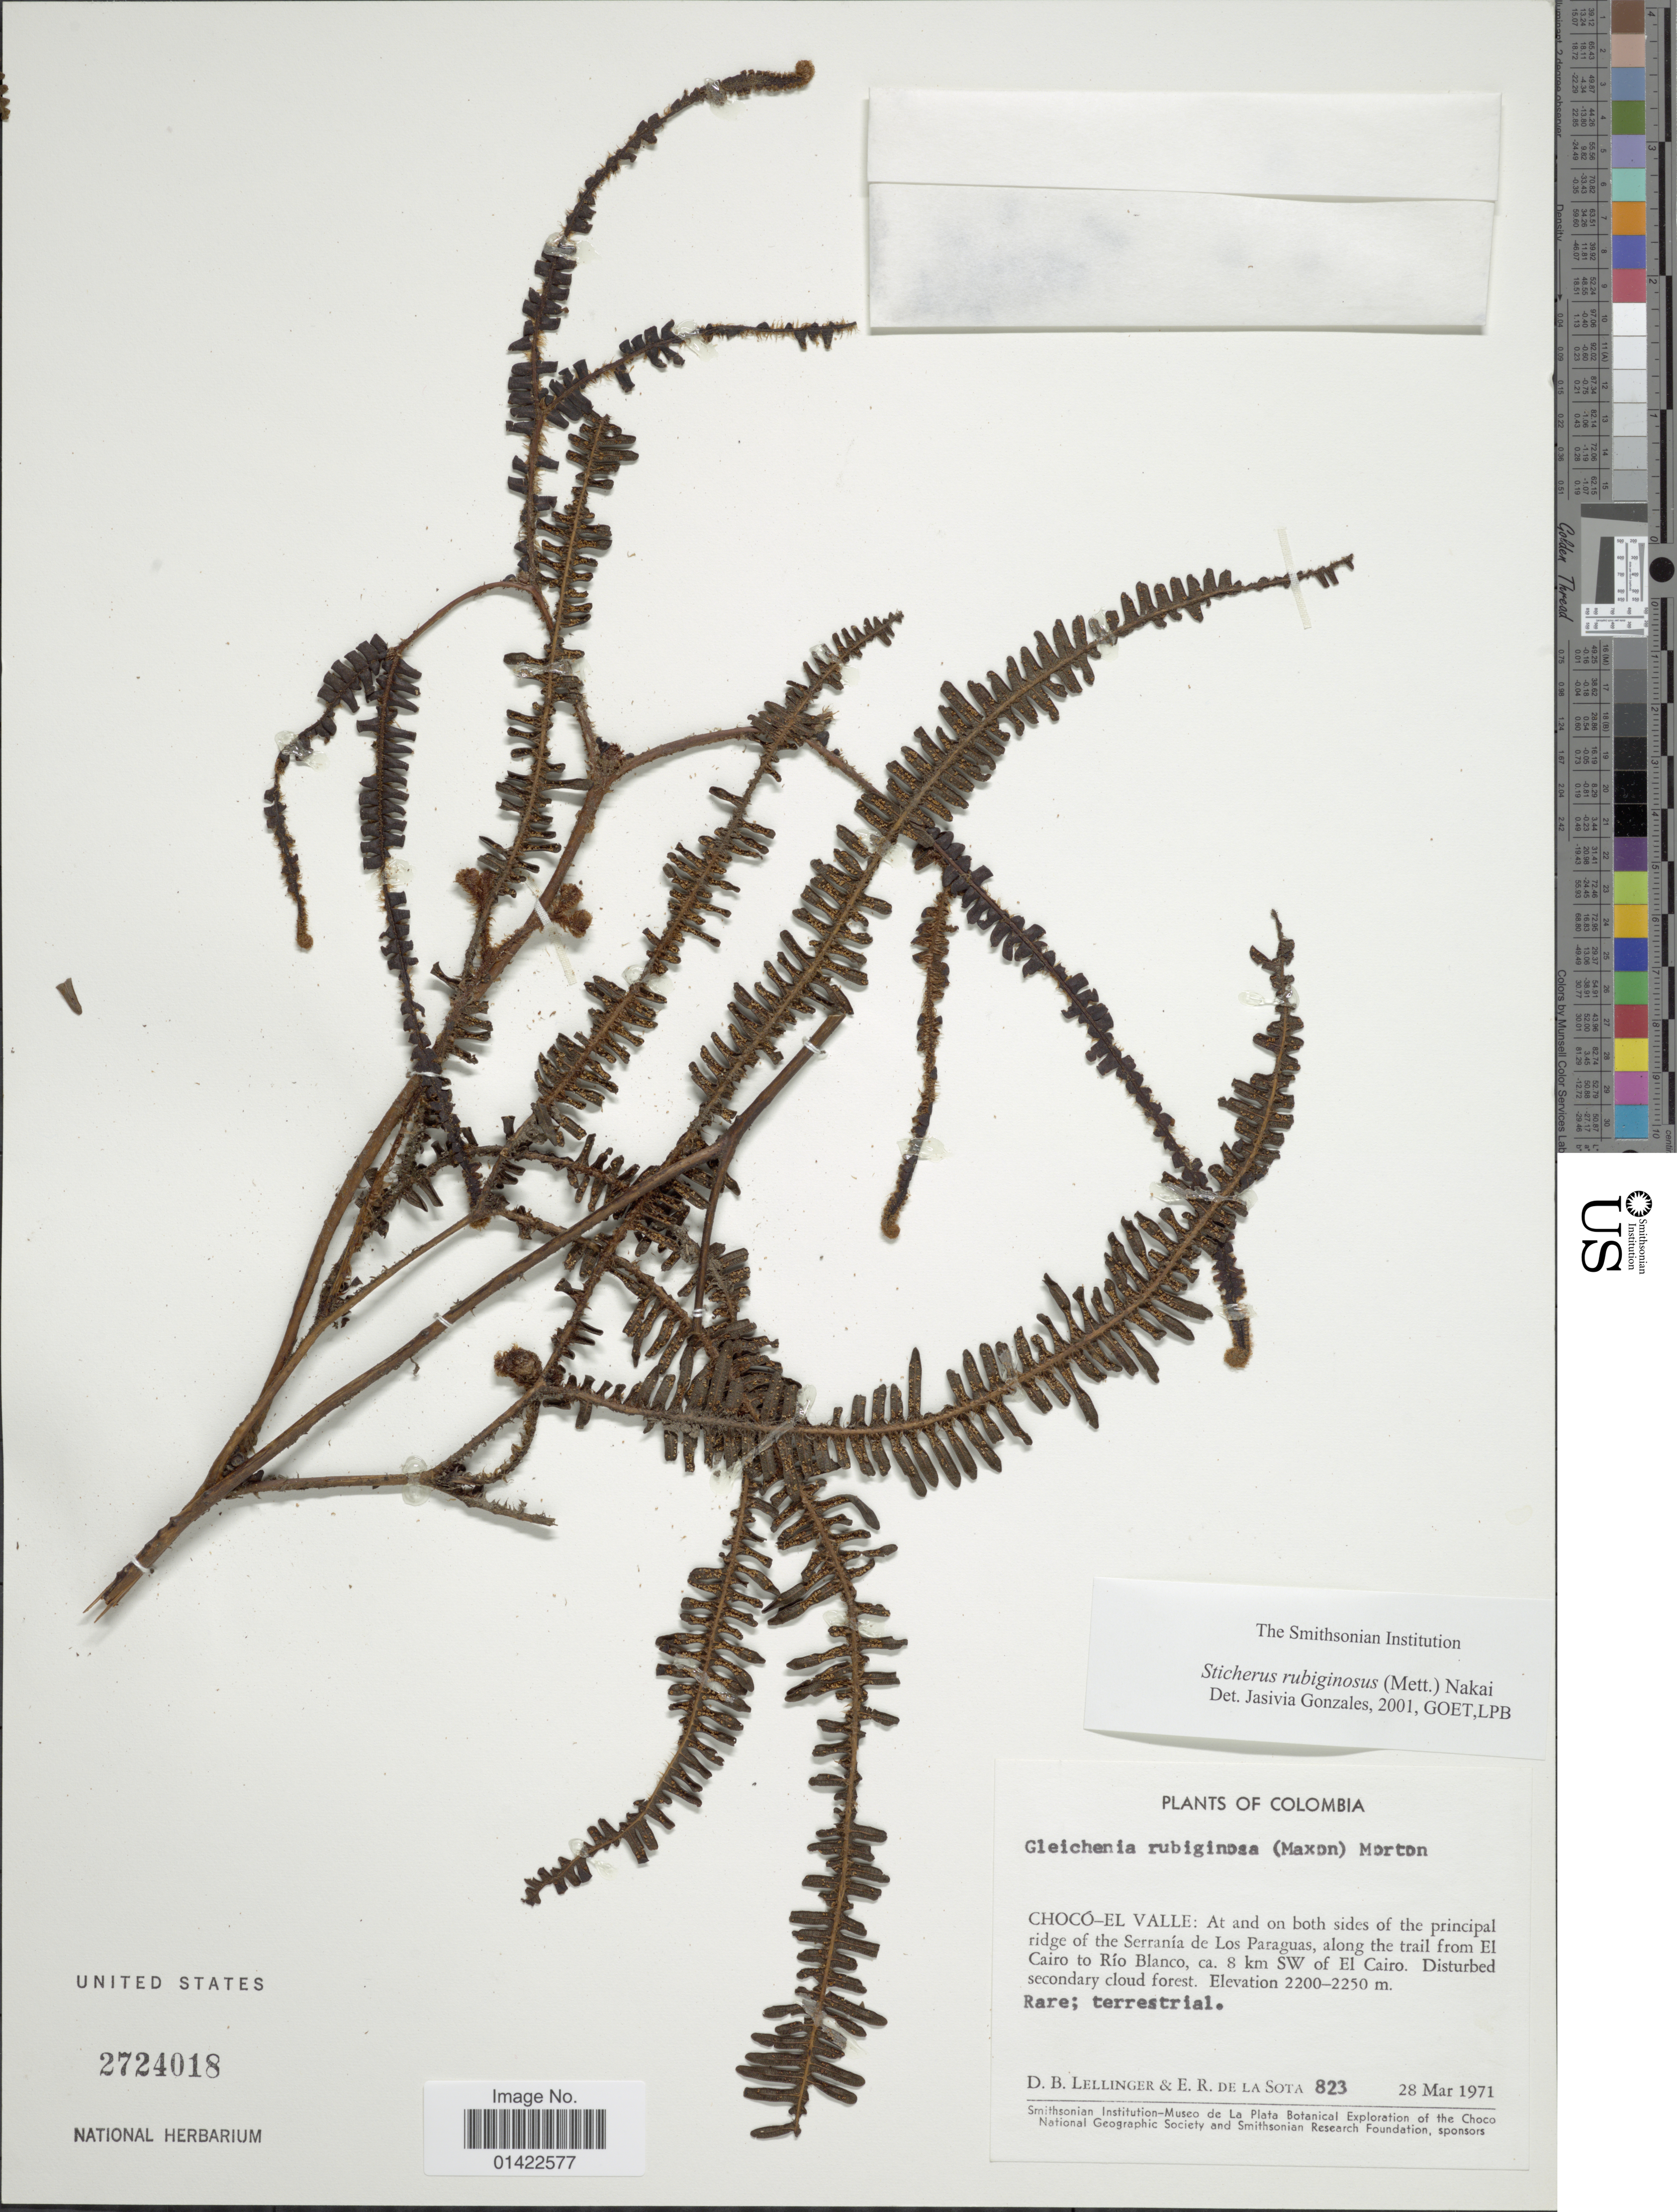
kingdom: Plantae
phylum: Tracheophyta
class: Polypodiopsida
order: Gleicheniales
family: Gleicheniaceae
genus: Sticherus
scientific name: Sticherus rubiginosus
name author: (Mett.) Nakai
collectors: D. B. Lellinger & E. R. de la Sota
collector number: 823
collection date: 1971-03-28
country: Colombia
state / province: Chocó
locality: El Valle: At and on both sides of the principal ridge of the Serranía de Los Paraguas, along the trail from El Cairo to Río Blanco, ca 8 km SW of El Cairo.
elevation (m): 2200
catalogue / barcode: US 2724018